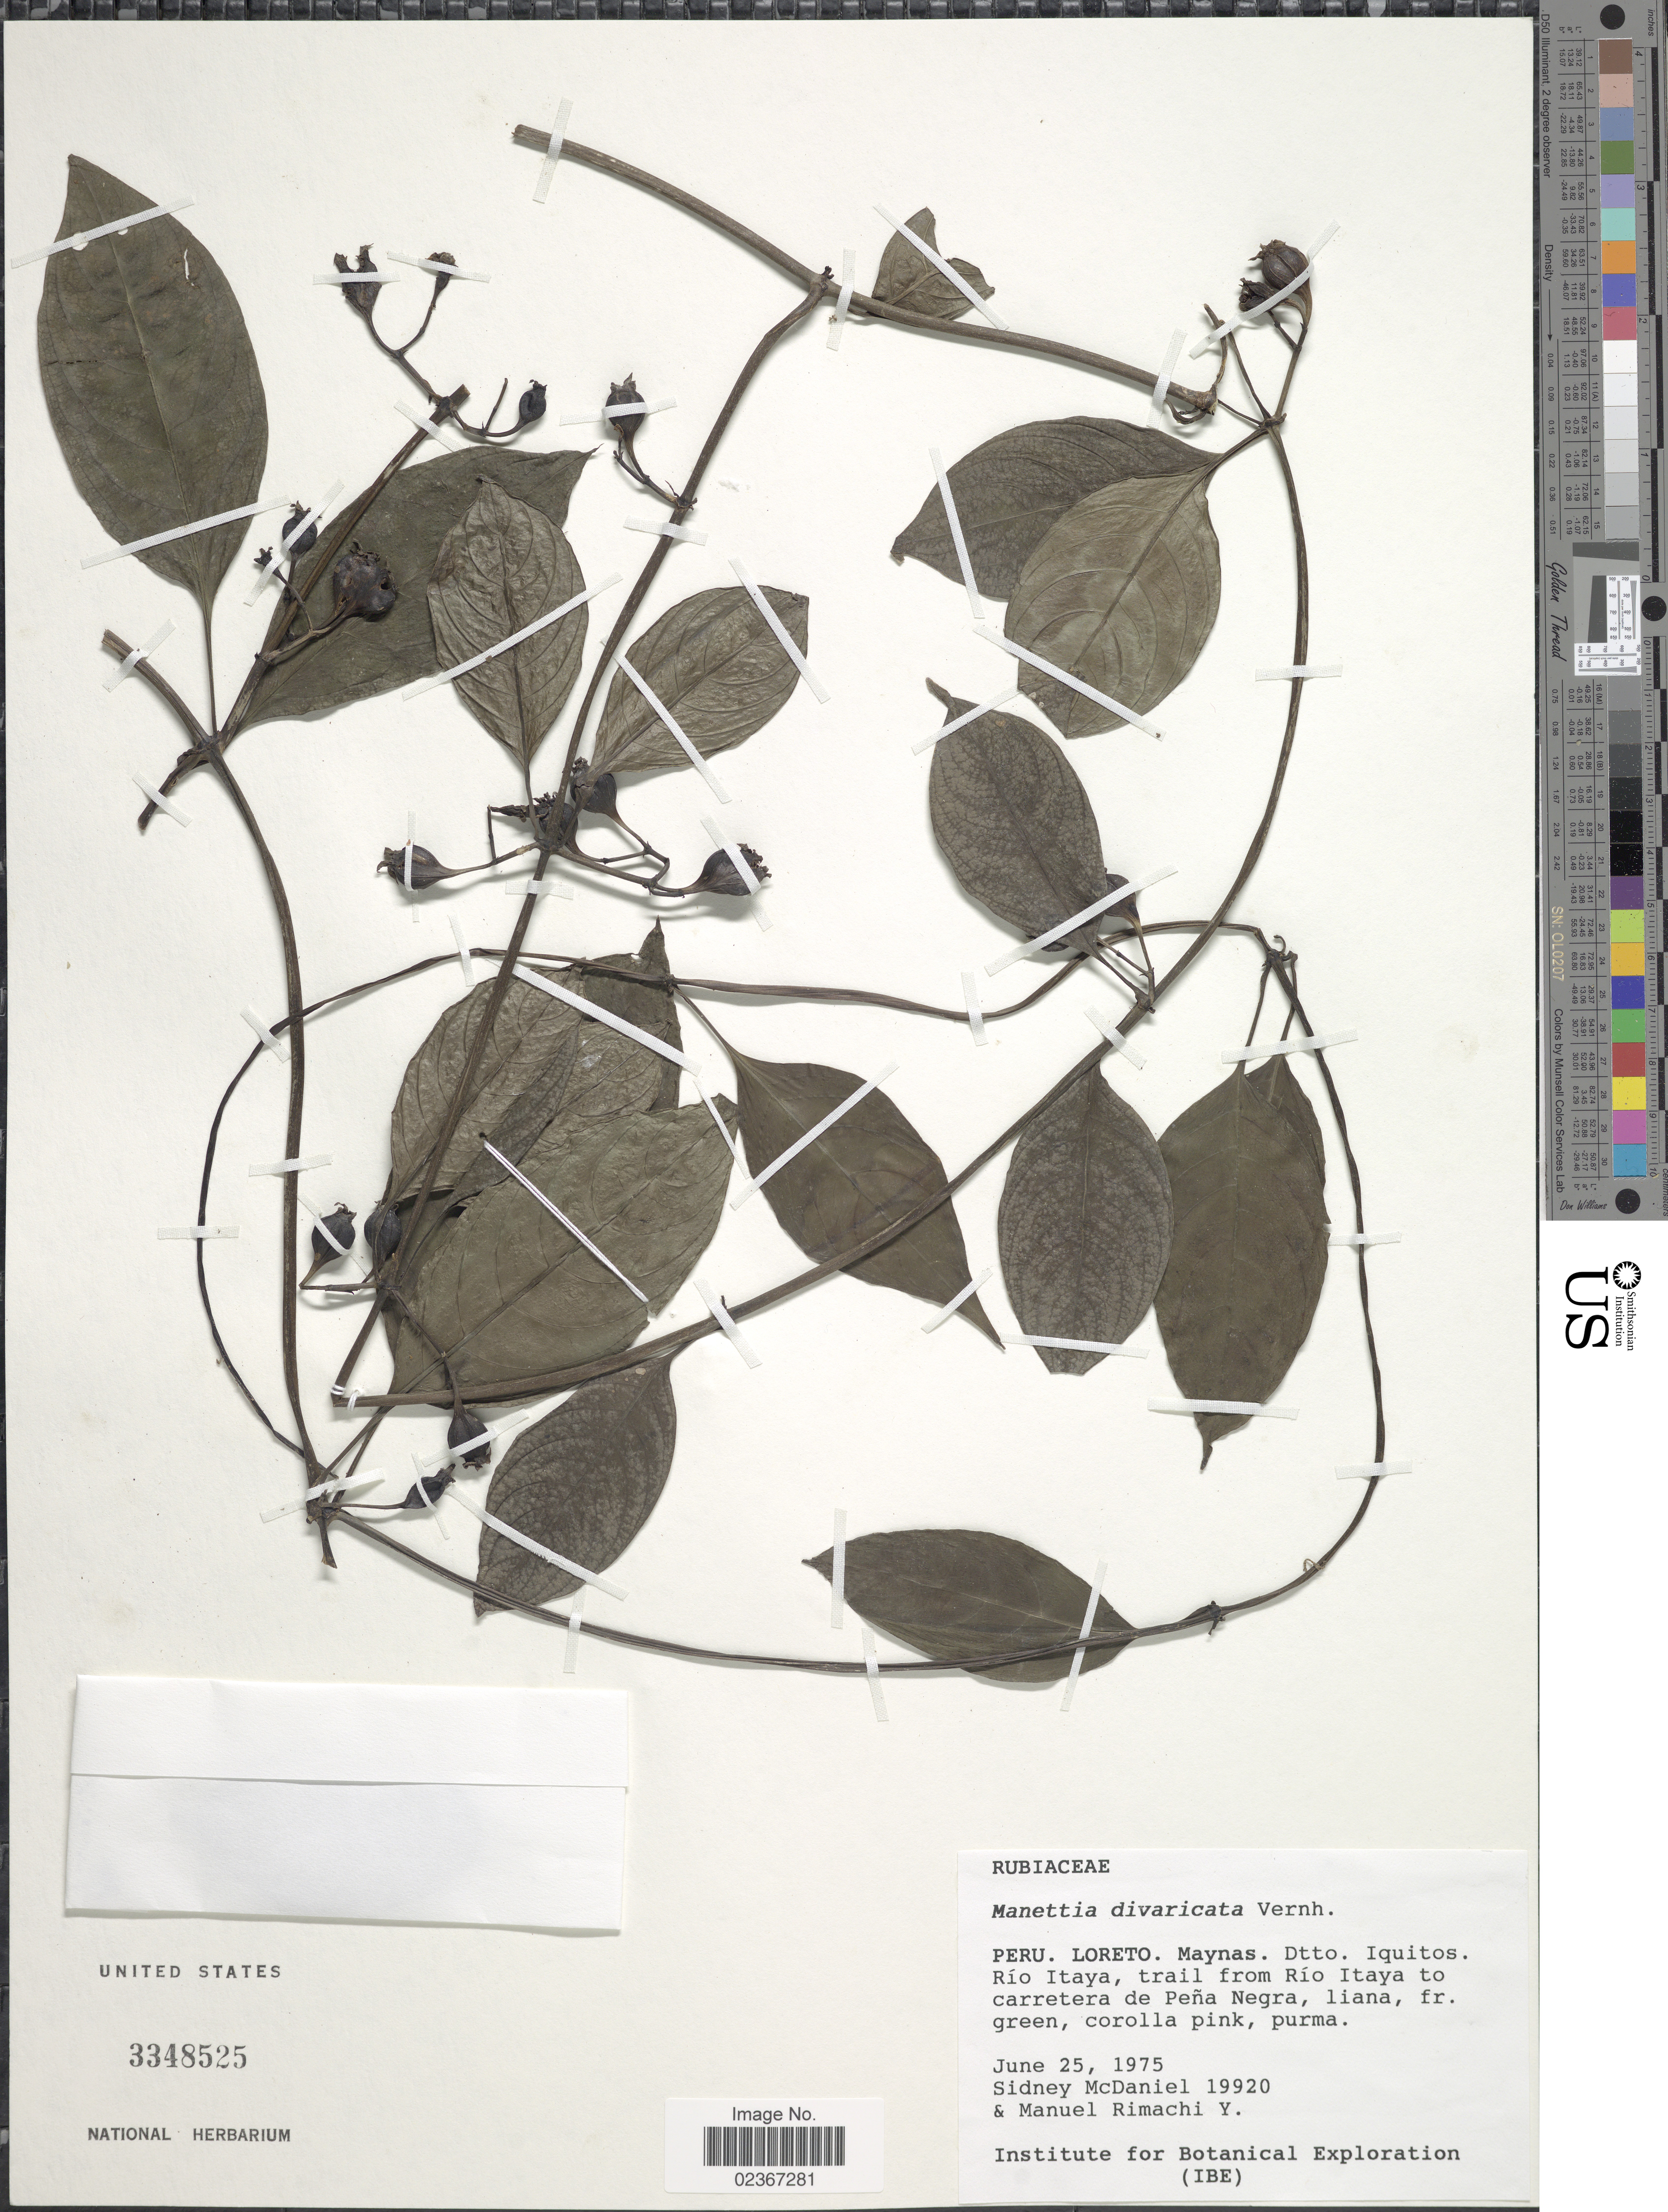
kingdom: Plantae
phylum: Tracheophyta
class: Magnoliopsida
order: Gentianales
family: Rubiaceae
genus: Manettia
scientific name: Manettia divaricata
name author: Wernham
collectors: S. McDaniel & M. Rimachi Y.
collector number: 19920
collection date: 1975-06-25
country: Peru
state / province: Loreto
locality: Maynas. Dtto. Iquitos. Rio Itaya, trail from Rio Itaya to carretera de Pena Negra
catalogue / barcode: US 3348525